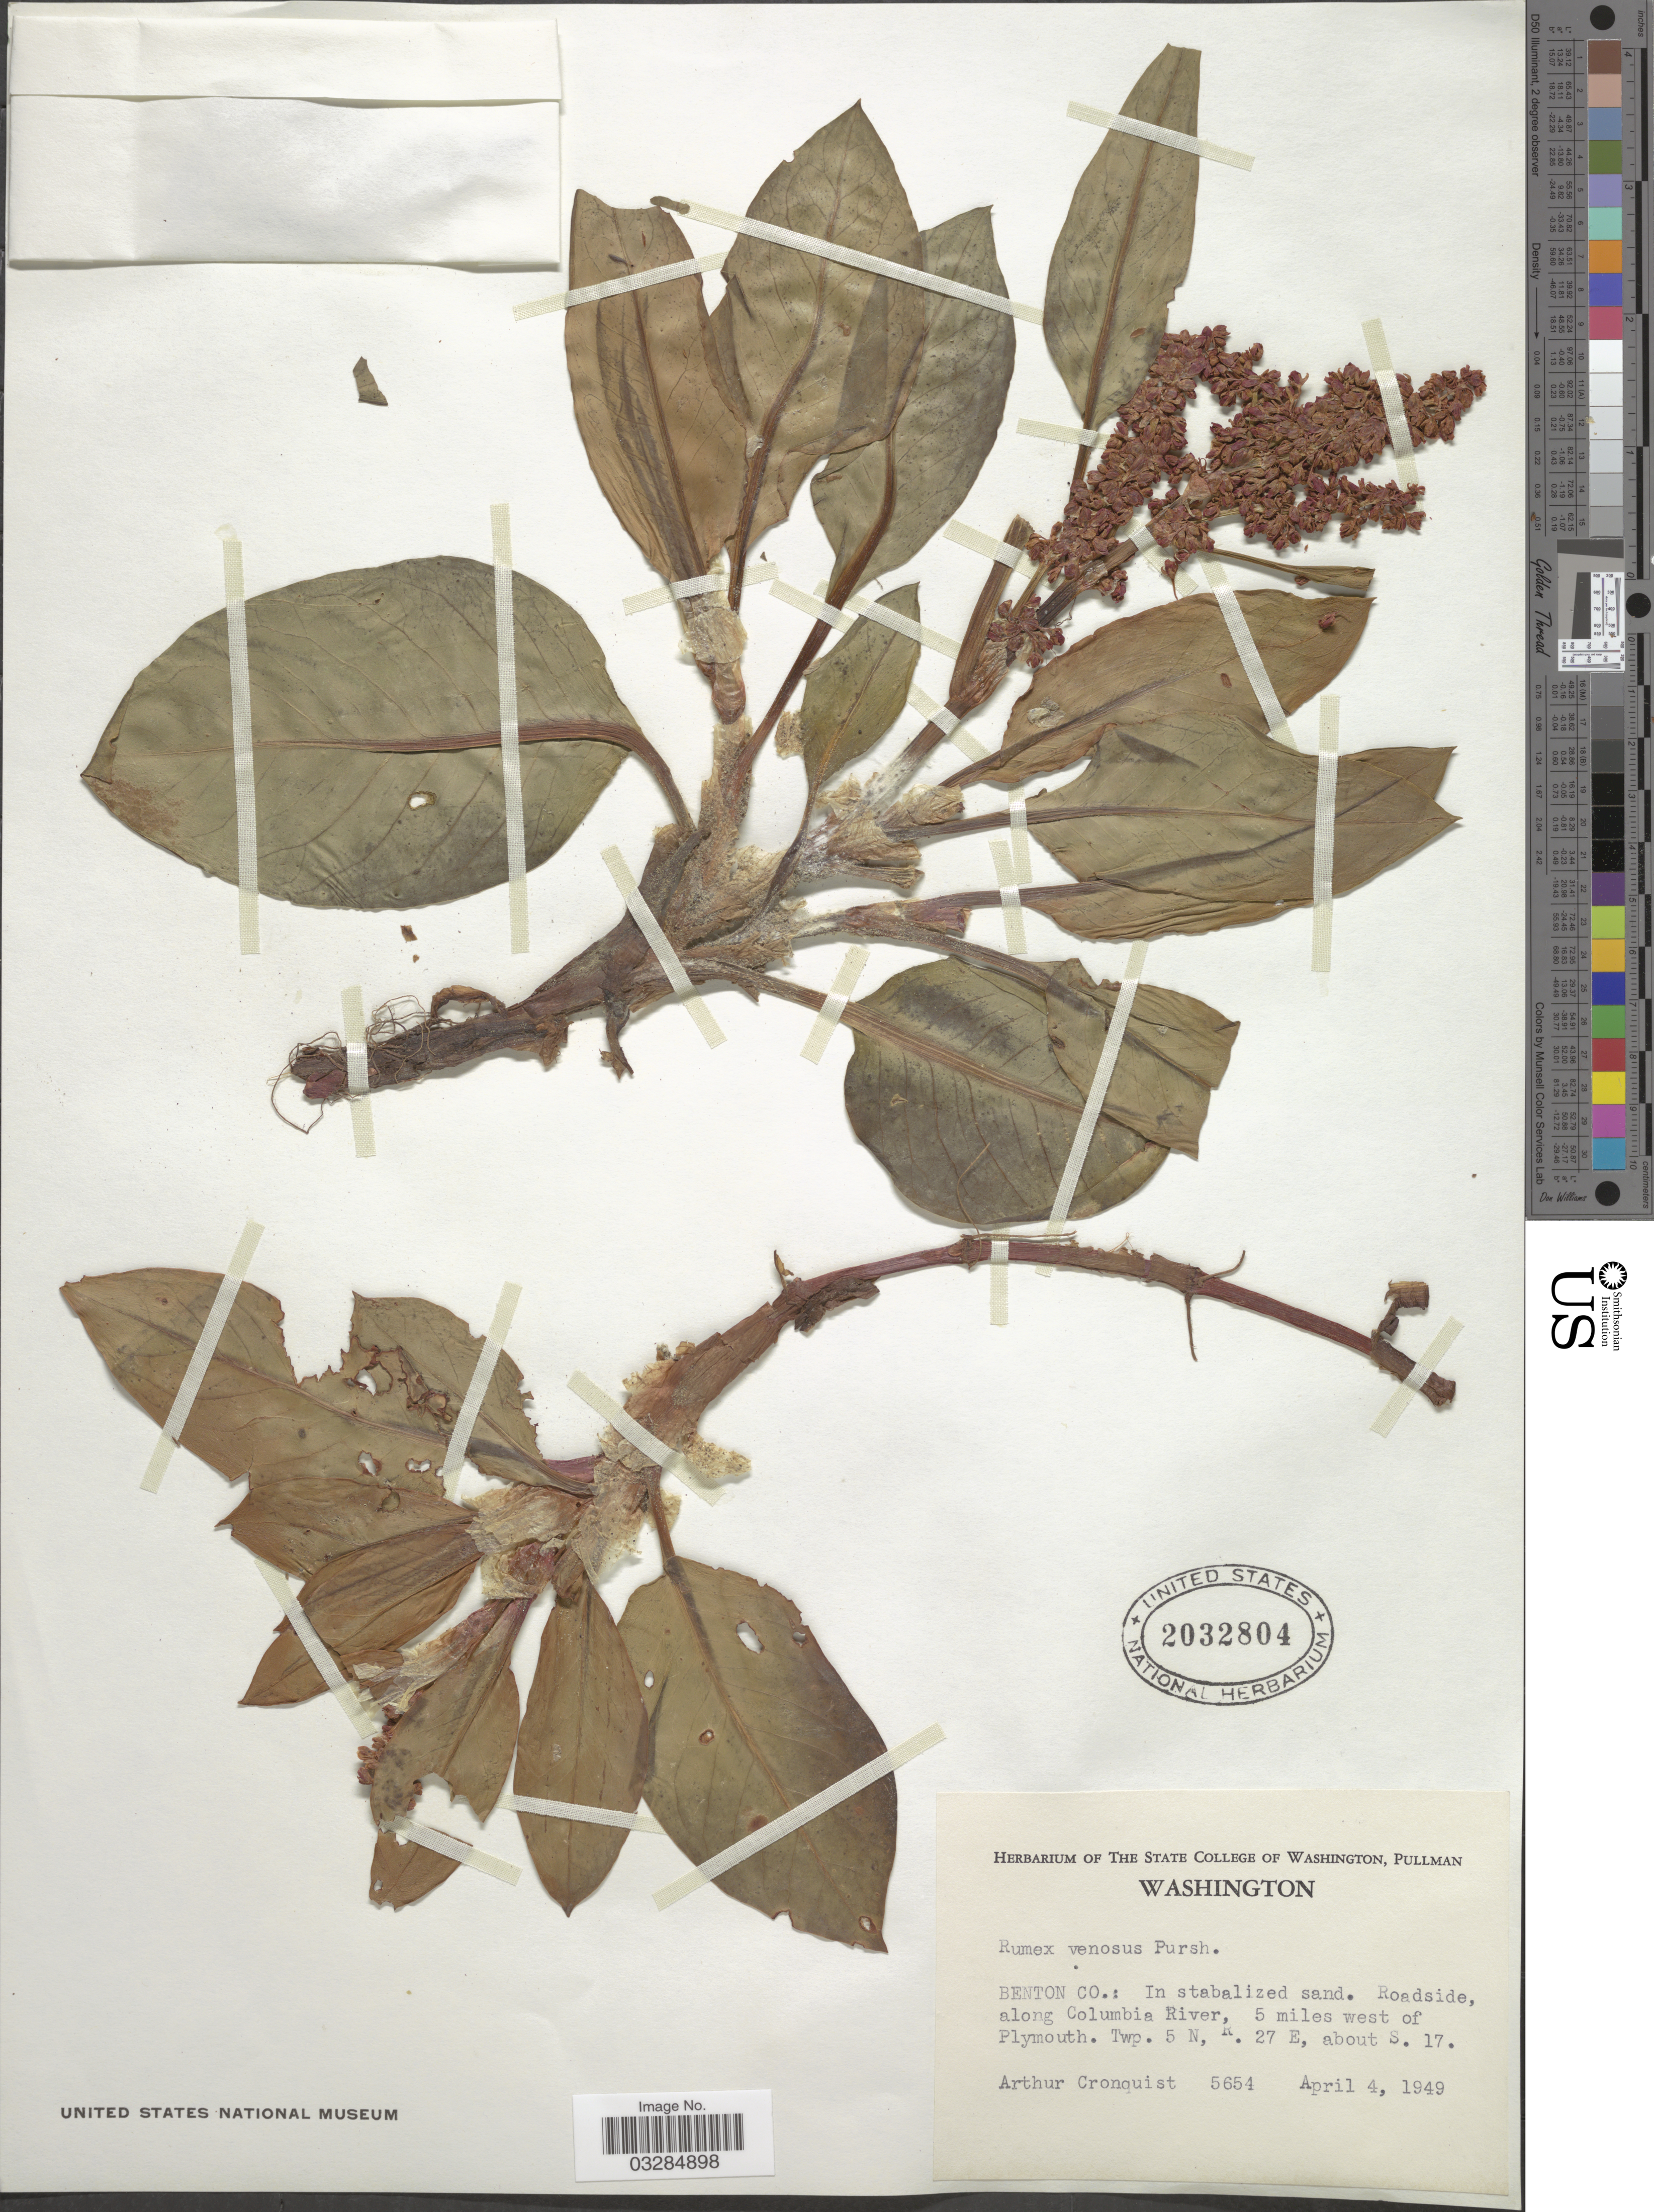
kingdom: Plantae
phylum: Tracheophyta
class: Magnoliopsida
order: Caryophyllales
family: Polygonaceae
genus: Rumex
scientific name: Rumex venosus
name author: Pursh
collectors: A. J. Cronquist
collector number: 5654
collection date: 1949-04-04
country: United States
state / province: Washington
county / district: Benton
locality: Benton Co.: Roadside, along Columbia River, 5 miles west of Plymouth. Twp. 5 N, R. 27 E, about S. 17.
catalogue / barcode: US 2032804